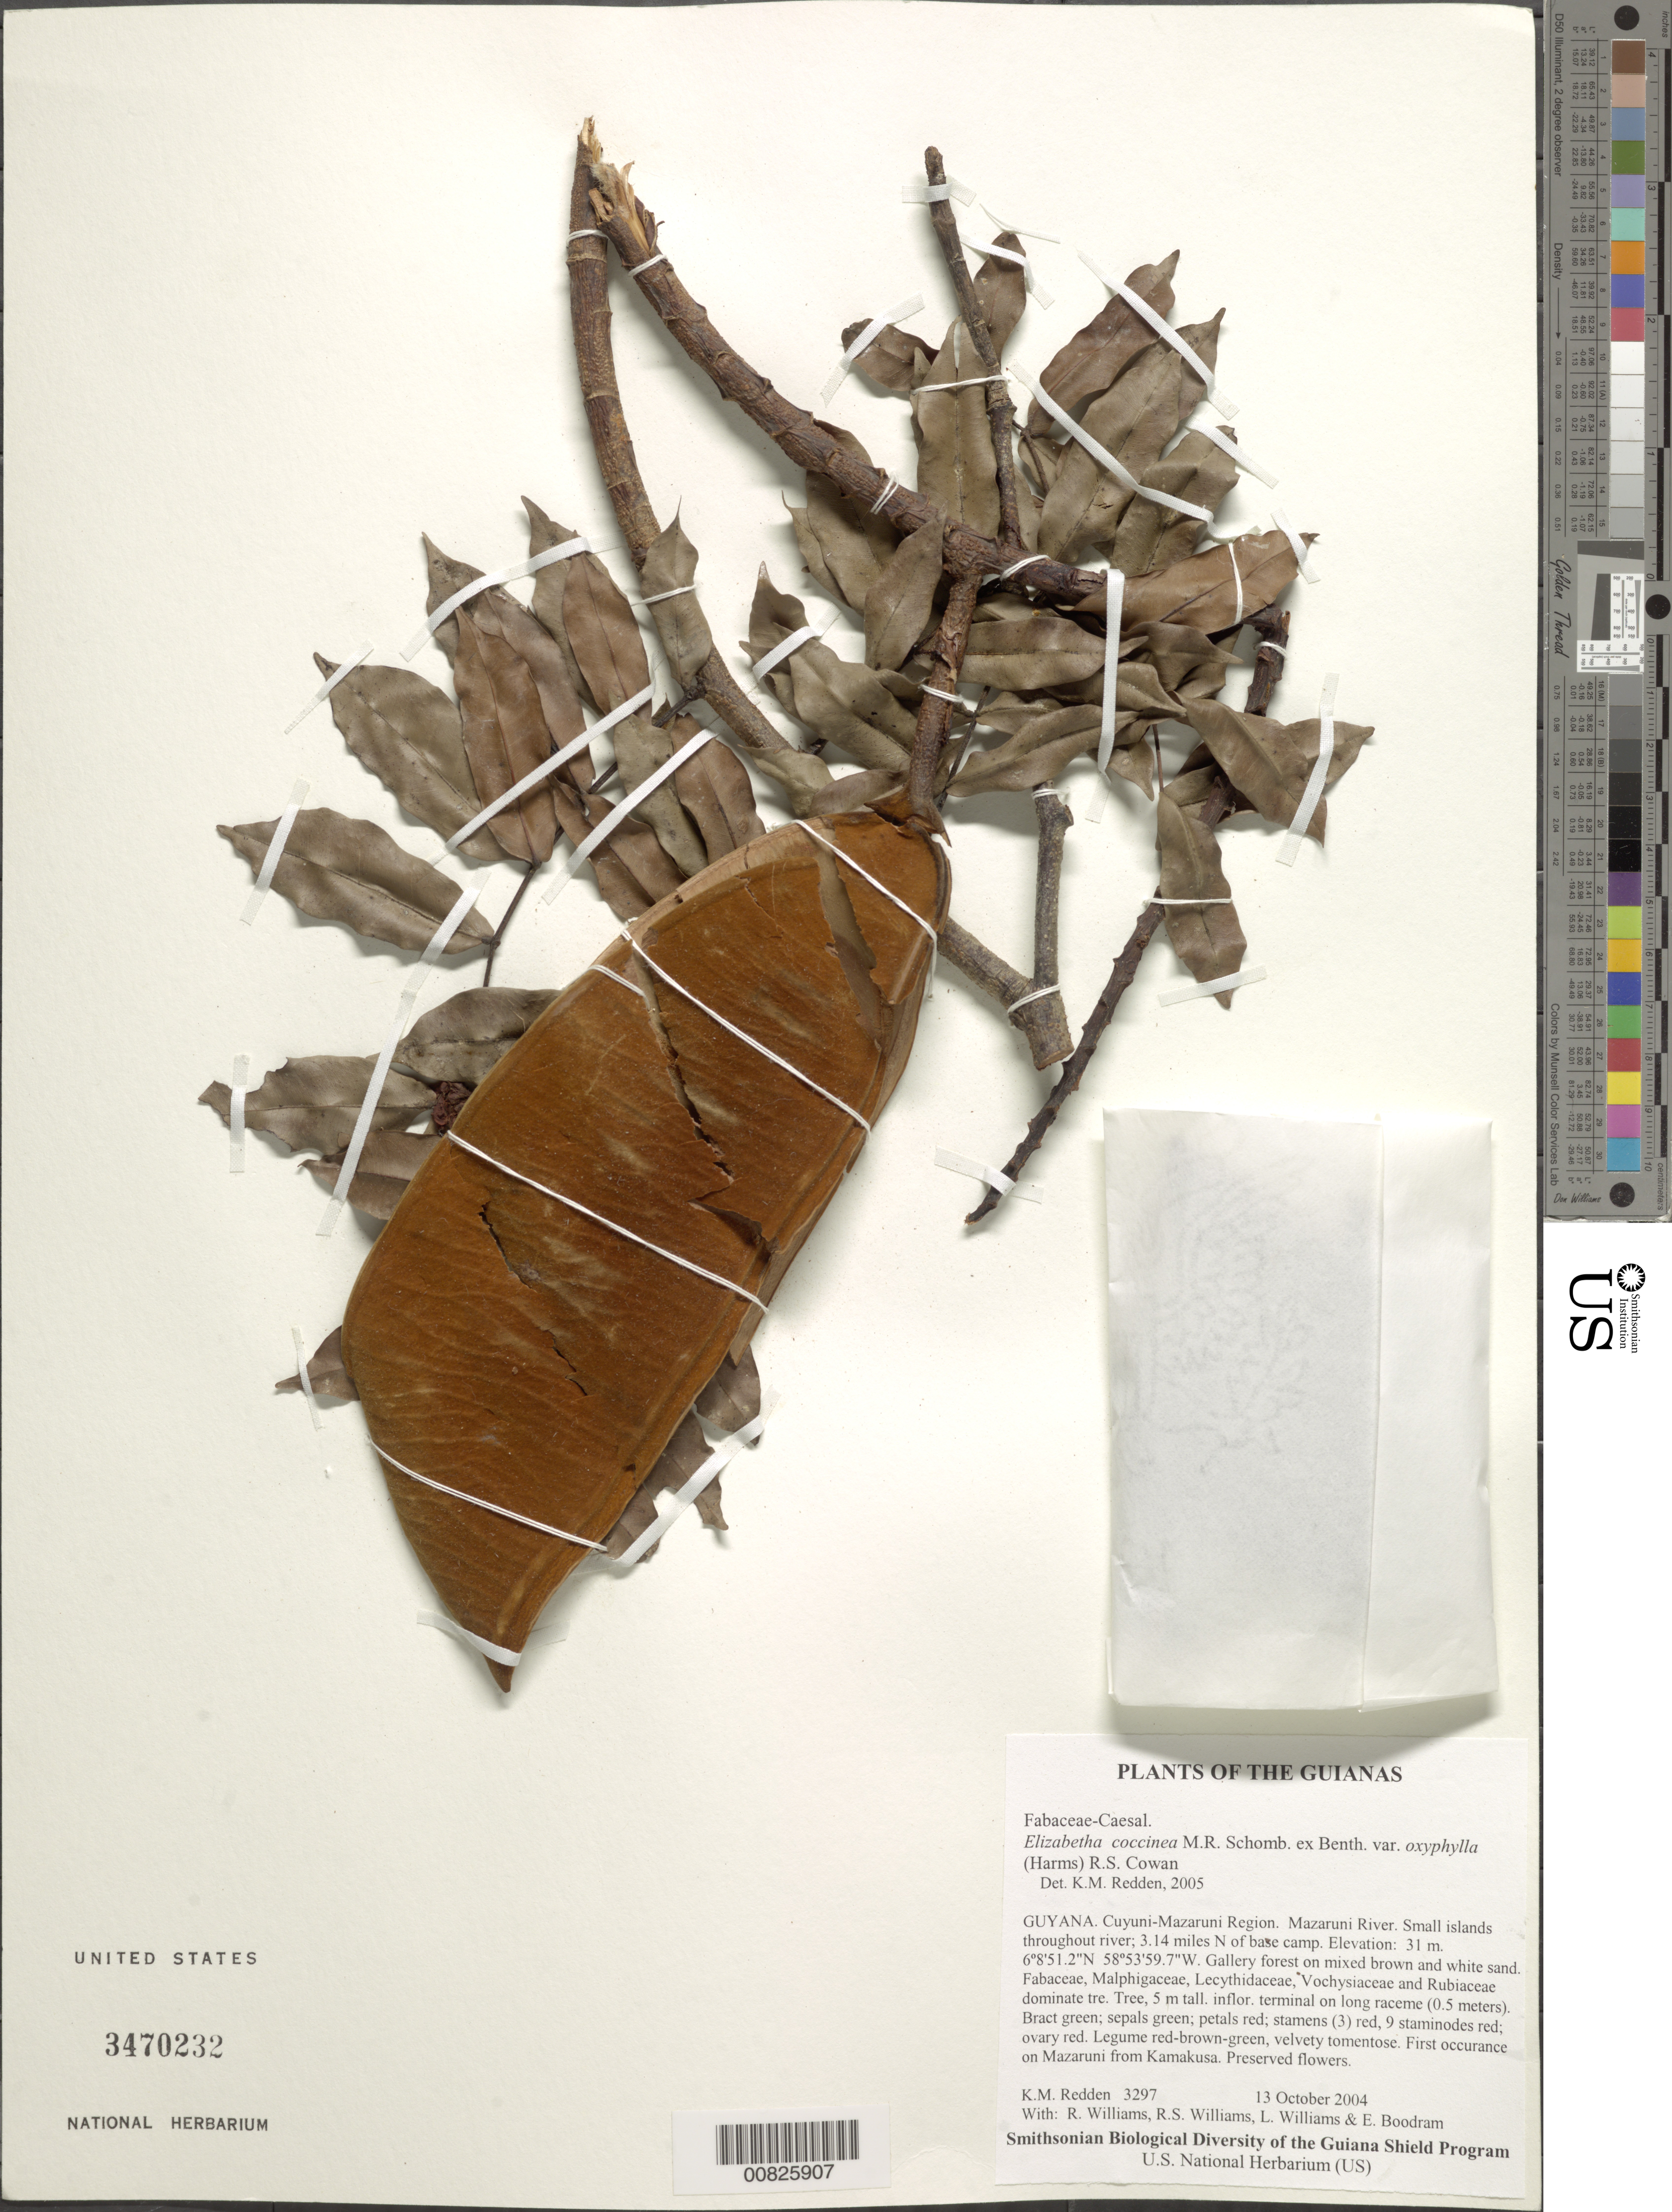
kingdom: Plantae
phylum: Tracheophyta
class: Magnoliopsida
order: Fabales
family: Fabaceae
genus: Elizabetha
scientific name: Elizabetha coccinea var. oxyphylla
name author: (Harms) R.S. Cowan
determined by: Redden, K. M.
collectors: K. M. Redden, R. Williams, R. S. Williams, L. Williams & E. Boodram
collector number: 3297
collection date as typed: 13 October 2004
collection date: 2004-10-13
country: Guyana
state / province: Cuyuni-Mazaruni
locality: Mazaruni River. Small islands throughout river; 3.14 miles N of base camp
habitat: Gallery forest on mixed brown/white sand. Fabaceae, Malpighiaceae, Lecythidaceae, Vochysiaceae and Rubiaceae dominant trees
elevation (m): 31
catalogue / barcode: US 3470232